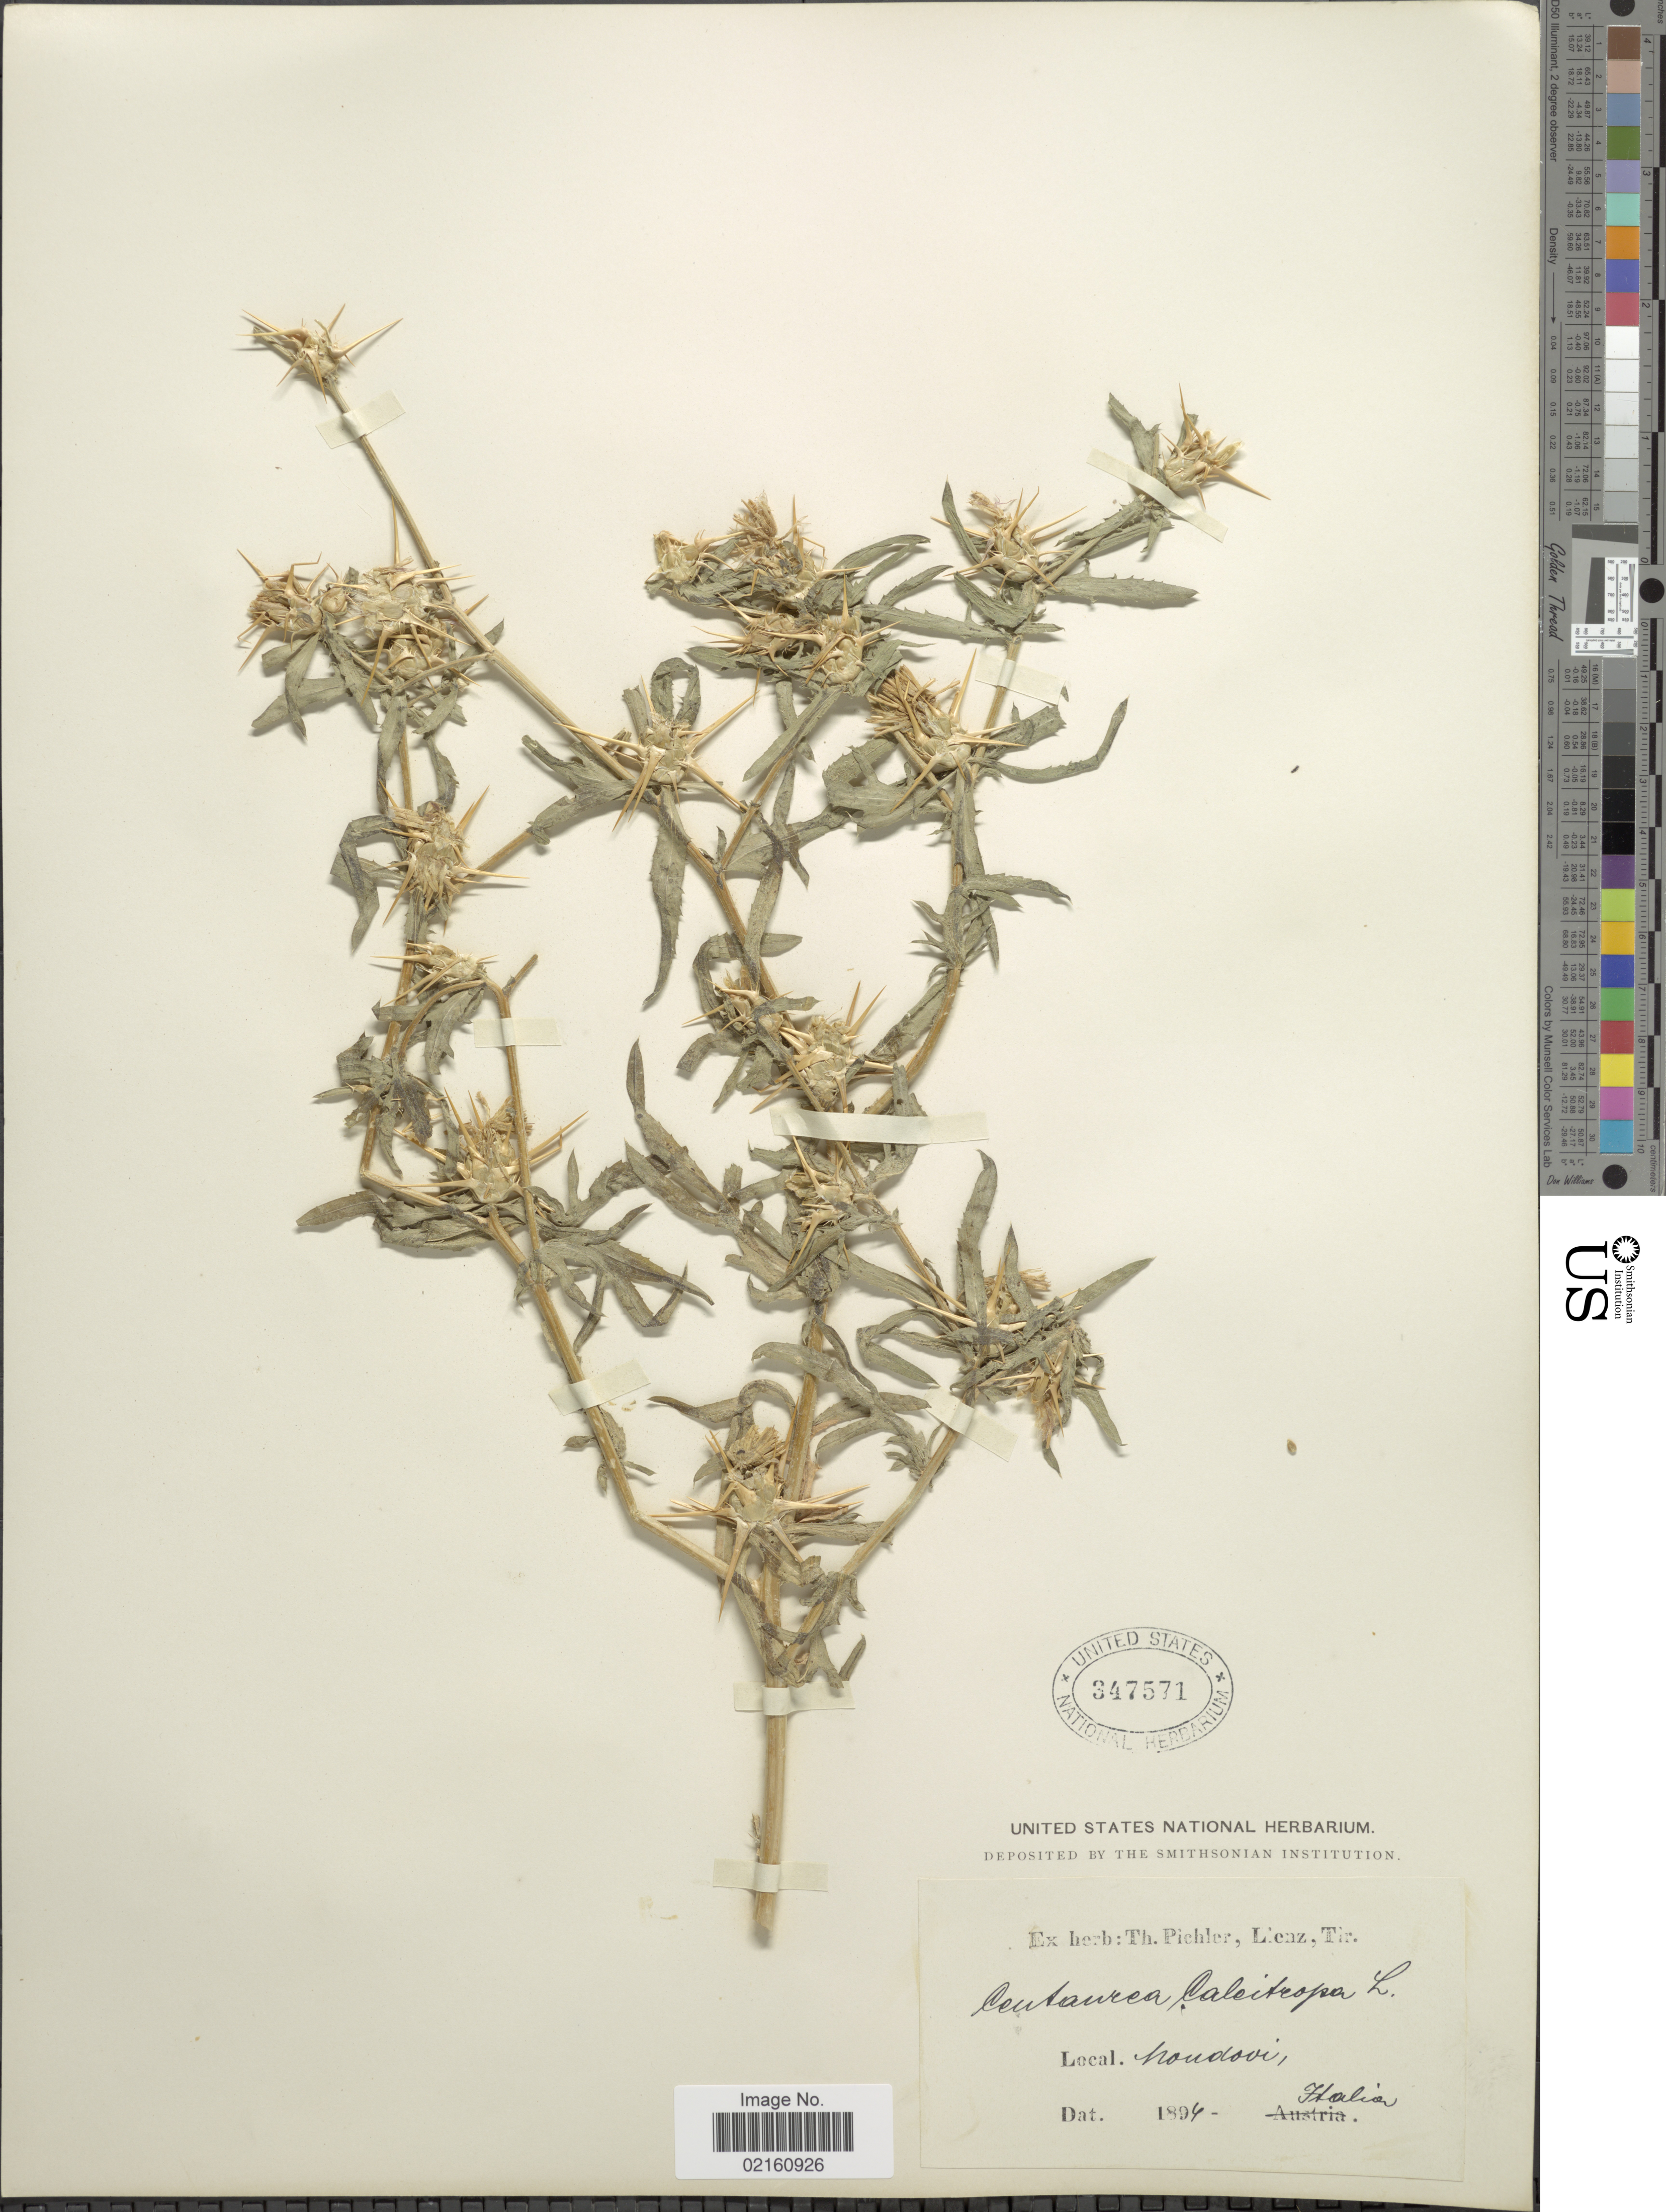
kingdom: Plantae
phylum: Tracheophyta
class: Magnoliopsida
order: Asterales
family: Asteraceae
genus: Centaurea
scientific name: Centaurea calcitrapa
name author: L.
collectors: ex herb. T. Pichler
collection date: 1894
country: Italy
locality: Noudovi [interpreted]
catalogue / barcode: US 347571